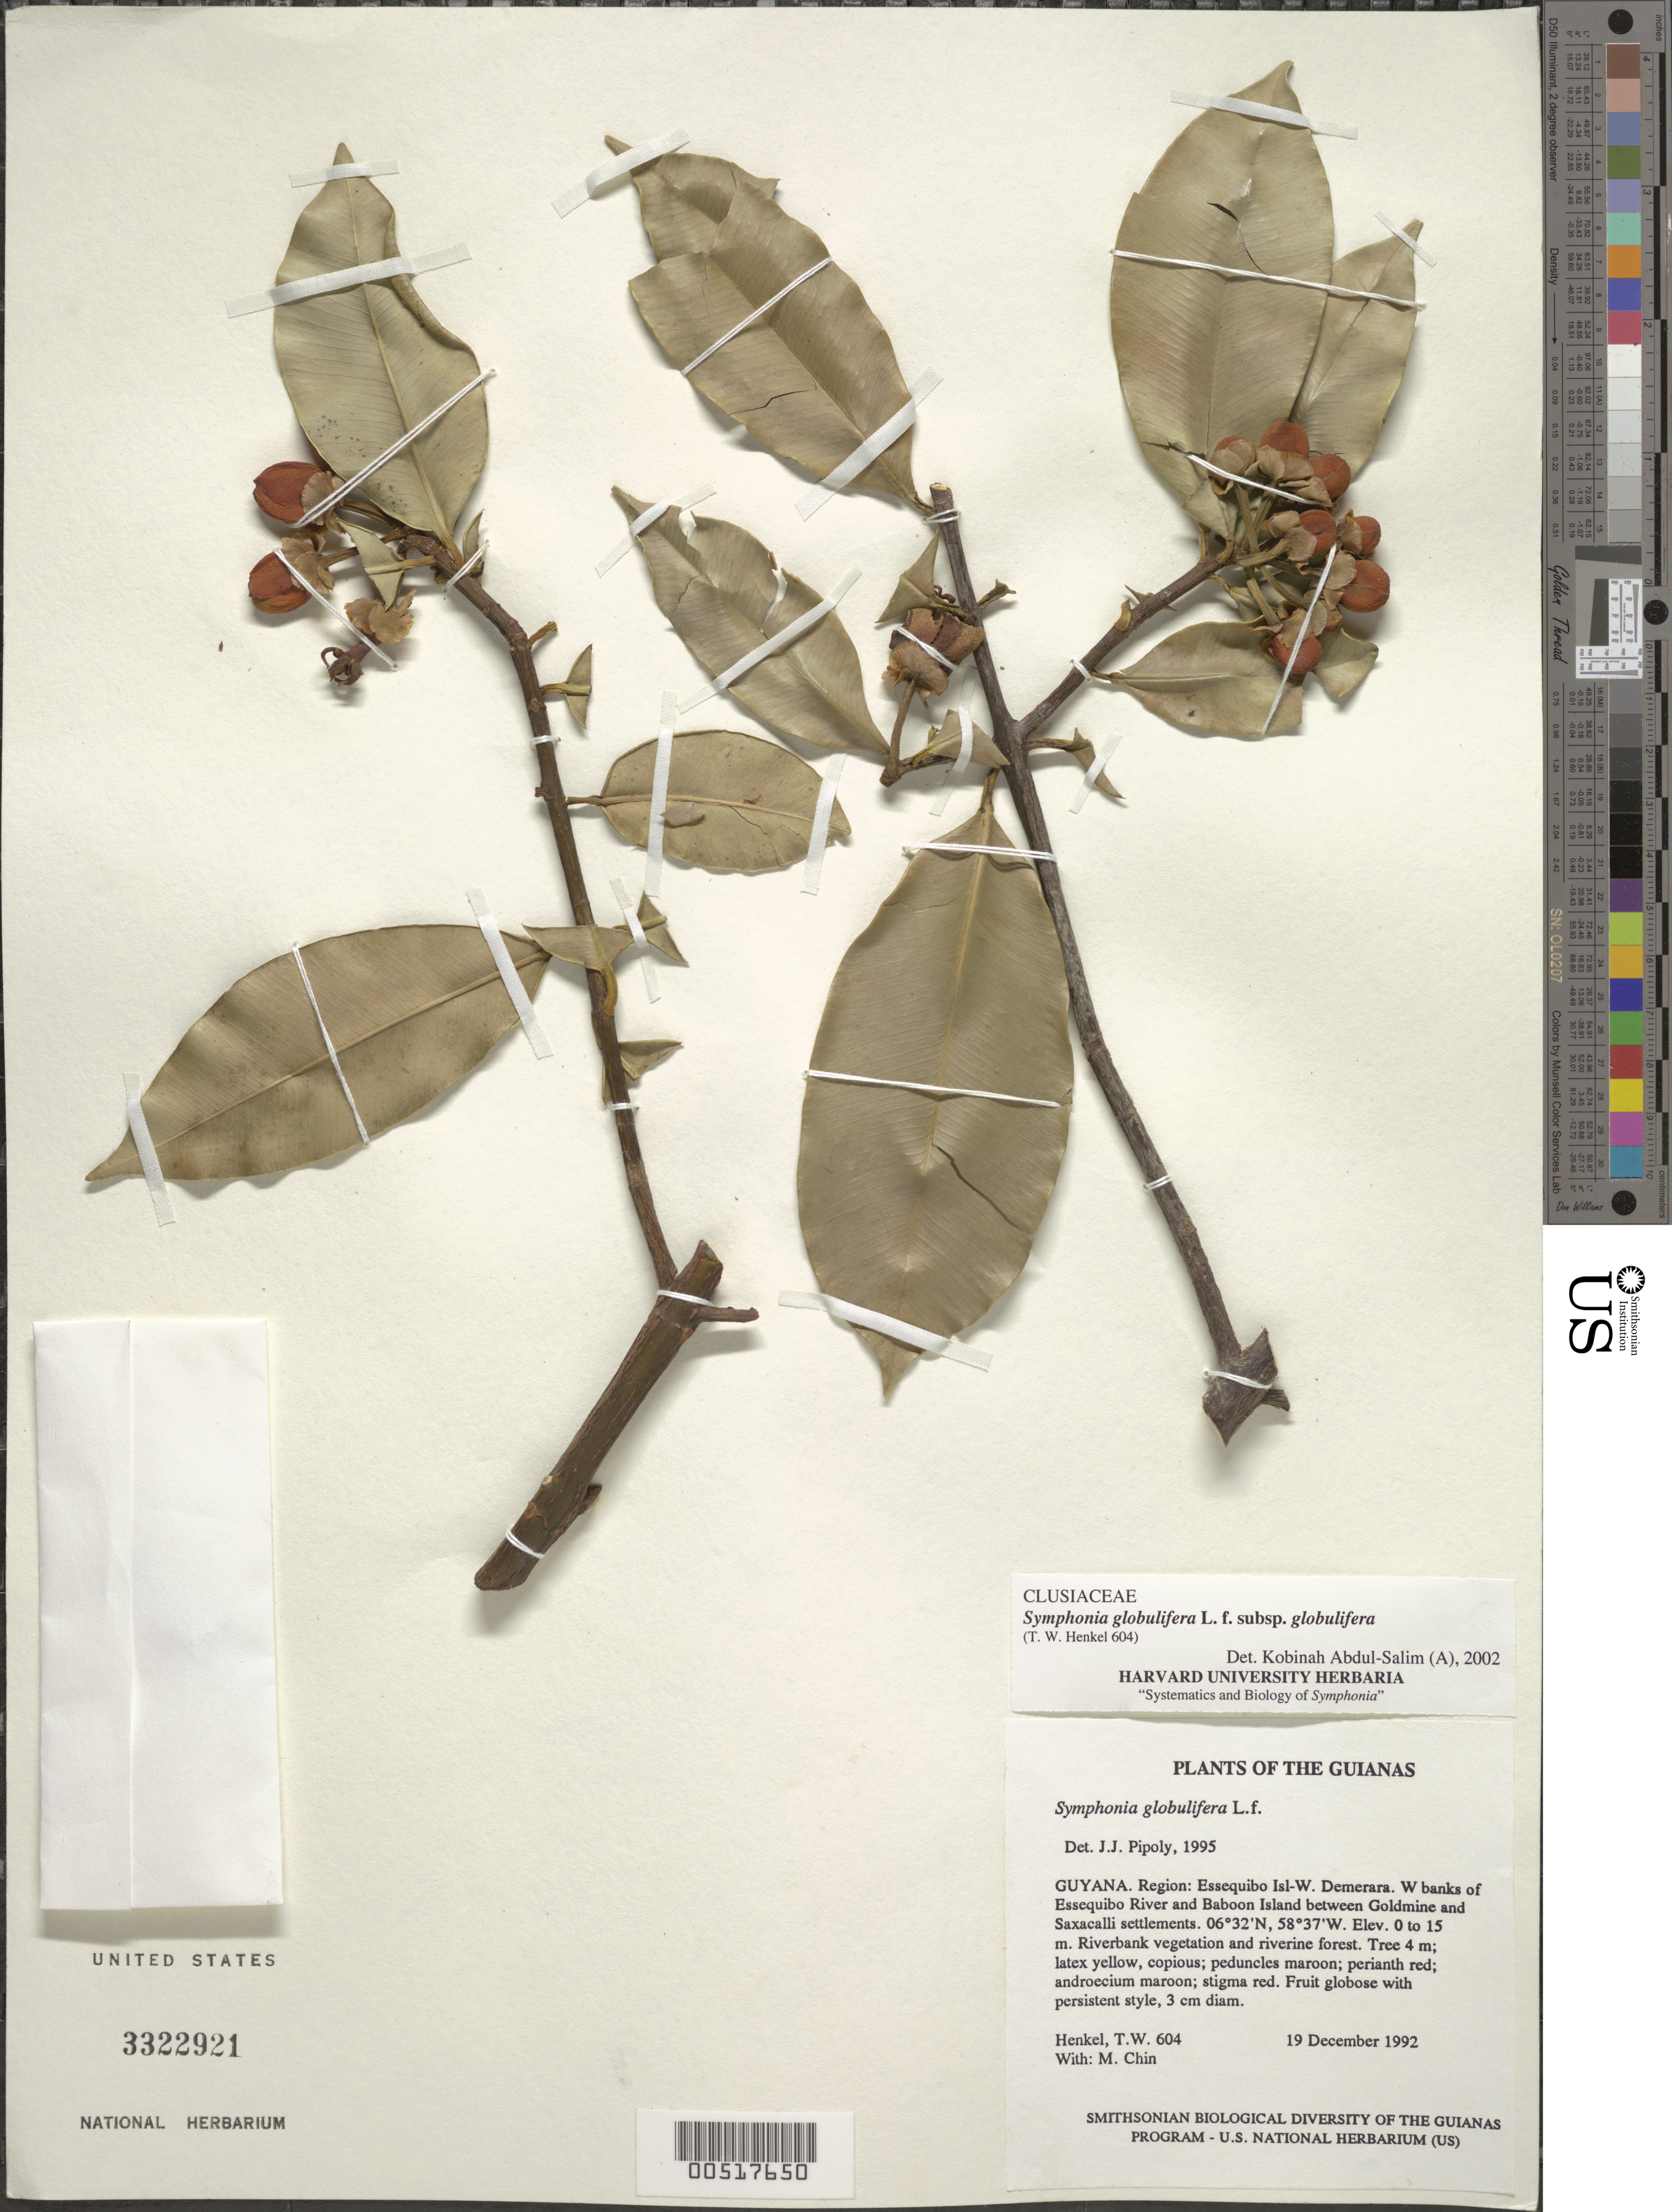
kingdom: Plantae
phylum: Tracheophyta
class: Magnoliopsida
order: Malpighiales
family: Clusiaceae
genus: Symphonia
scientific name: Symphonia globulifera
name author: L. f.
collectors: T. Henkel & M. Chin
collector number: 604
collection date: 1992-12-19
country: Guyana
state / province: Essequibo Isl-W. Demerara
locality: The Guianas. Region: Essequibo Isl-W. Demerara. W banks of Essequibo River and Baboon Island between Goldmine and Saxacalli settlements.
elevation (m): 0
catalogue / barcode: US 3322921